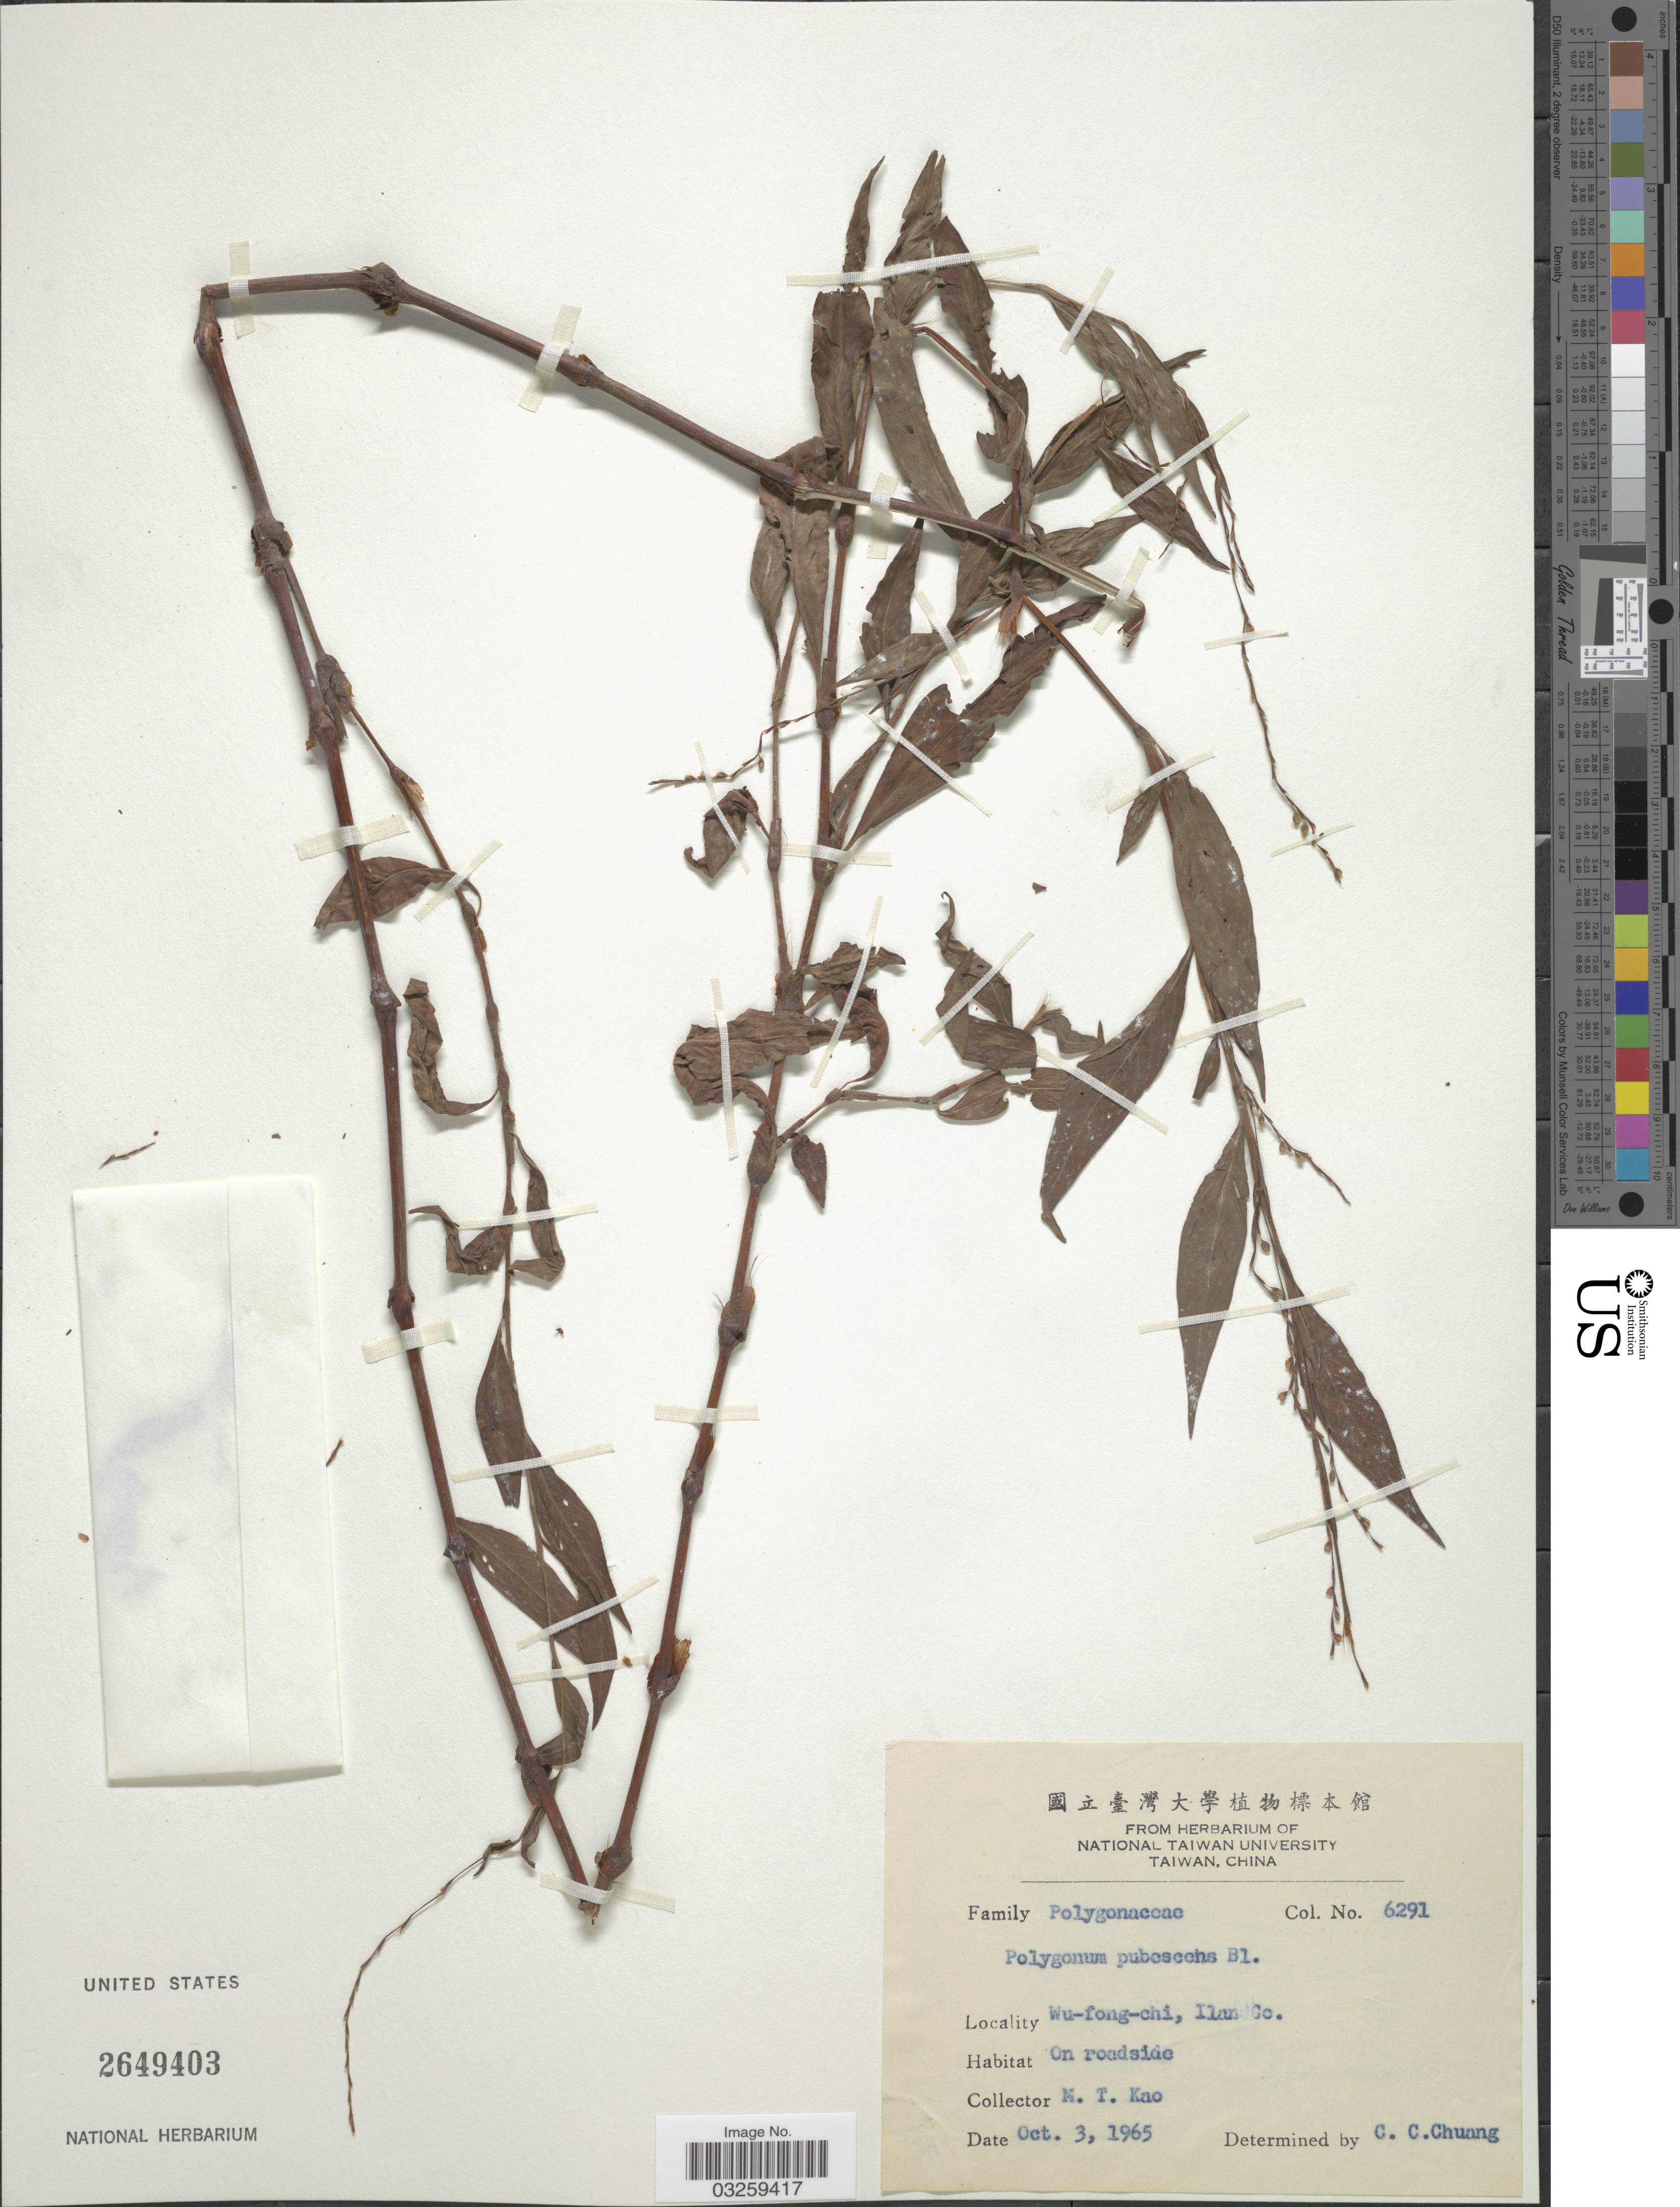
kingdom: Plantae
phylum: Tracheophyta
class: Magnoliopsida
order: Caryophyllales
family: Polygonaceae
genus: Polygonum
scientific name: Polygonum pubescens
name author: Blume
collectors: M. T. Kao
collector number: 6291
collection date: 1965-10-03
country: Taiwan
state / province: Ilan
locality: Wu-fog-chi, Ilan Co.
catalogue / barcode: US 2649403